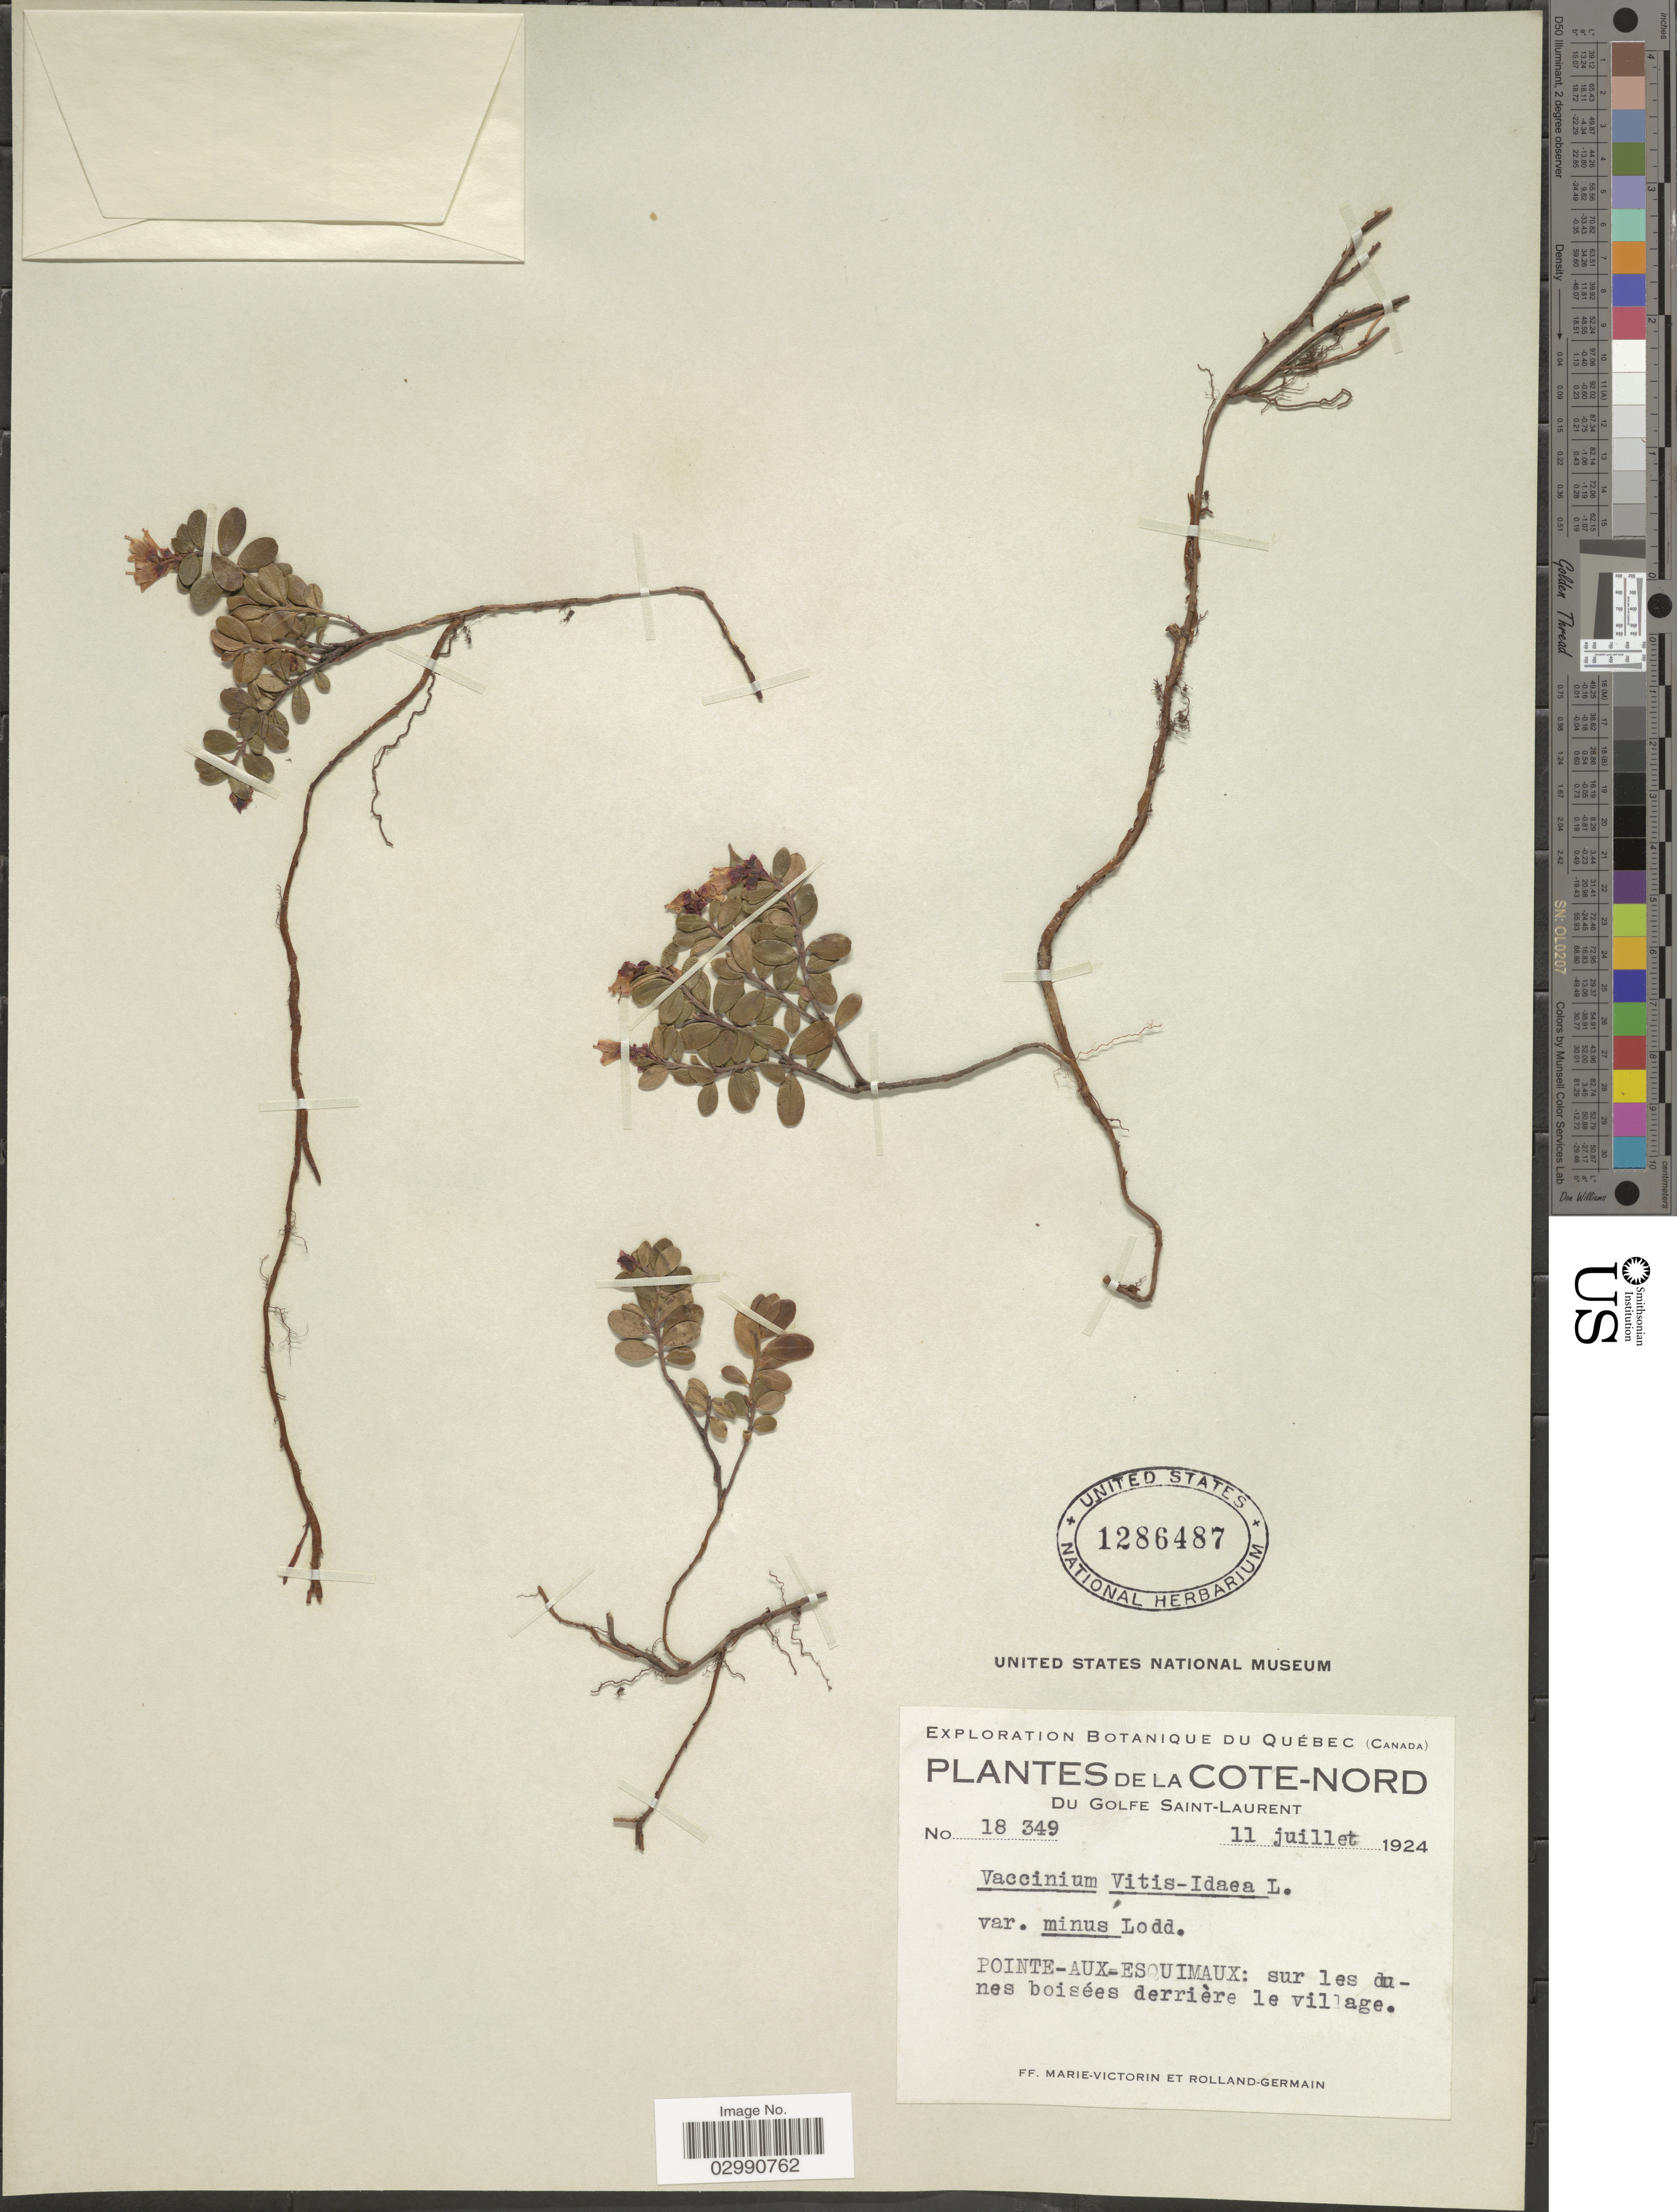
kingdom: Plantae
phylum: Tracheophyta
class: Magnoliopsida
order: Ericales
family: Ericaceae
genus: Vaccinium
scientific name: Vaccinium vitis-idaea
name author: L.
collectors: F. Marie-Victorin & Rolland-Germain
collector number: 18349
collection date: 1924-07-11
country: Canada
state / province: Quebec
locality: De La Cote-Nord, Du Golfe Saint-Laurent, Pointe-Aux-Esquimaux: sur les dunes boisées derrière le village.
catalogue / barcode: US 1286487